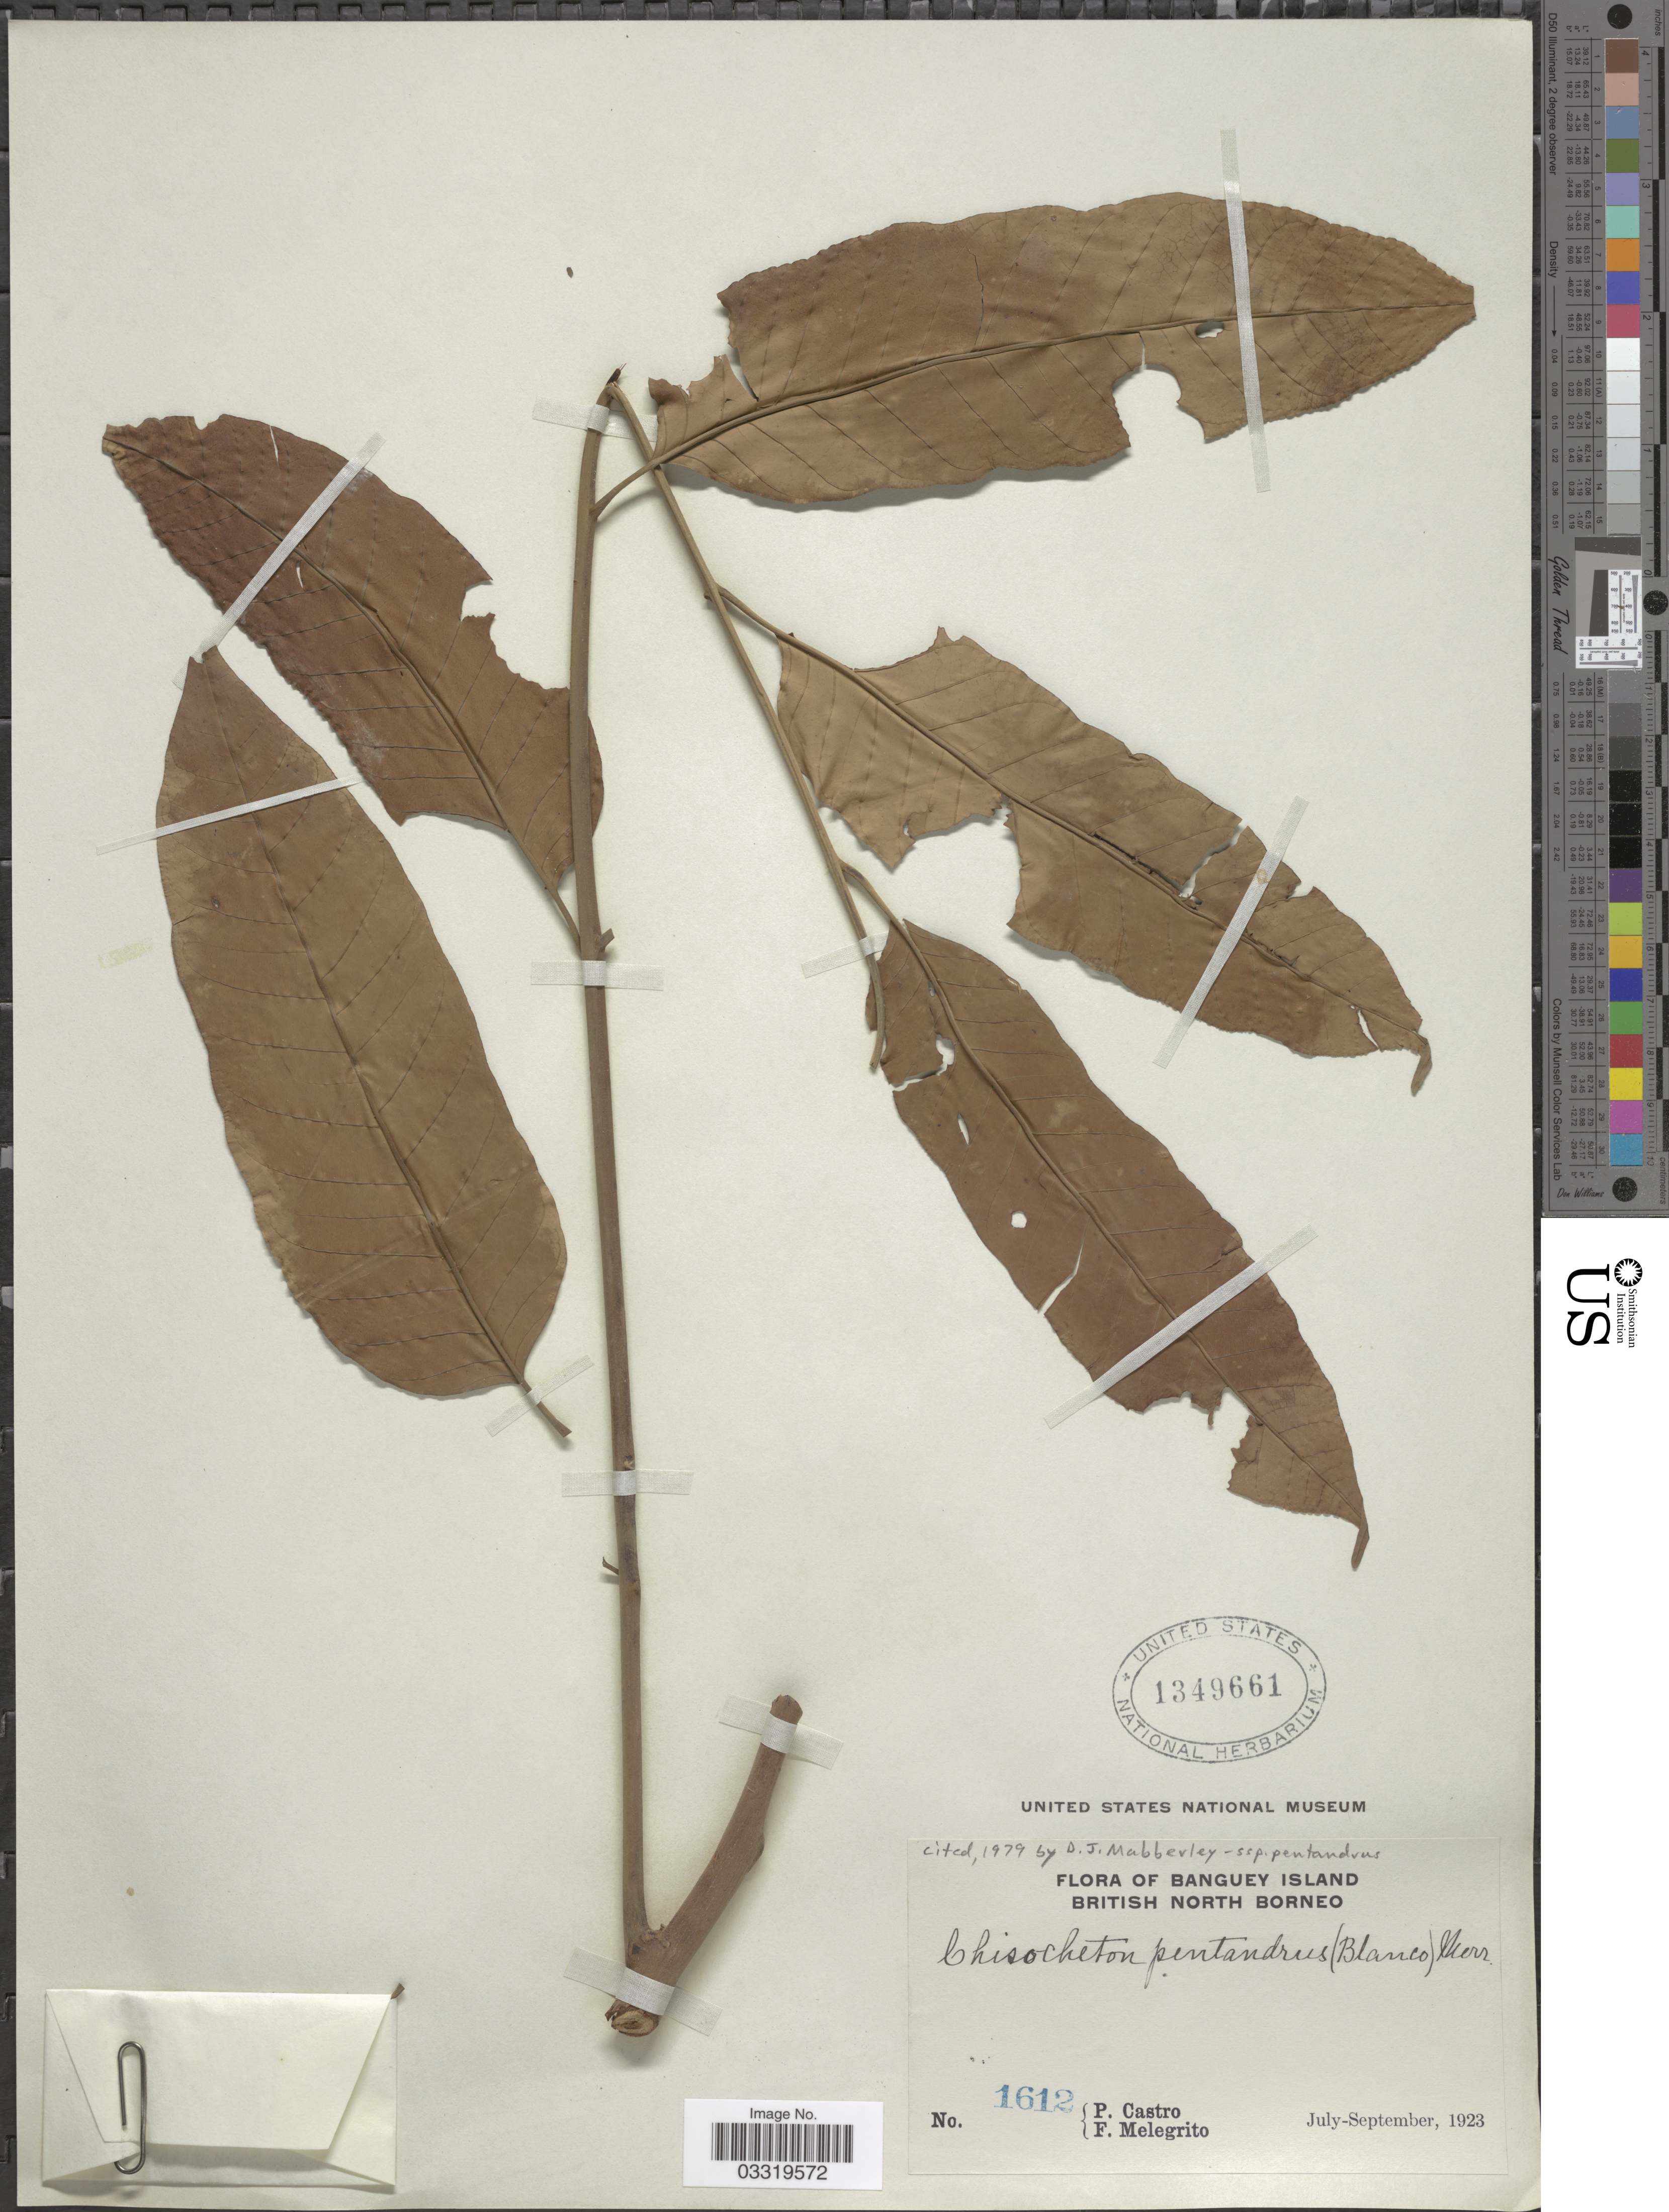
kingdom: Plantae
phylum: Tracheophyta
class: Magnoliopsida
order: Sapindales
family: Meliaceae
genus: Chisocheton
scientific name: Chisocheton pentandrus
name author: (Blanco) Merr.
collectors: P. Castro & F. Melegrito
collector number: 1612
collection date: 1923-07/1923-09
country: Malaysia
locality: Banguey Island. British North Borneo.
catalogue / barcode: US 1349661